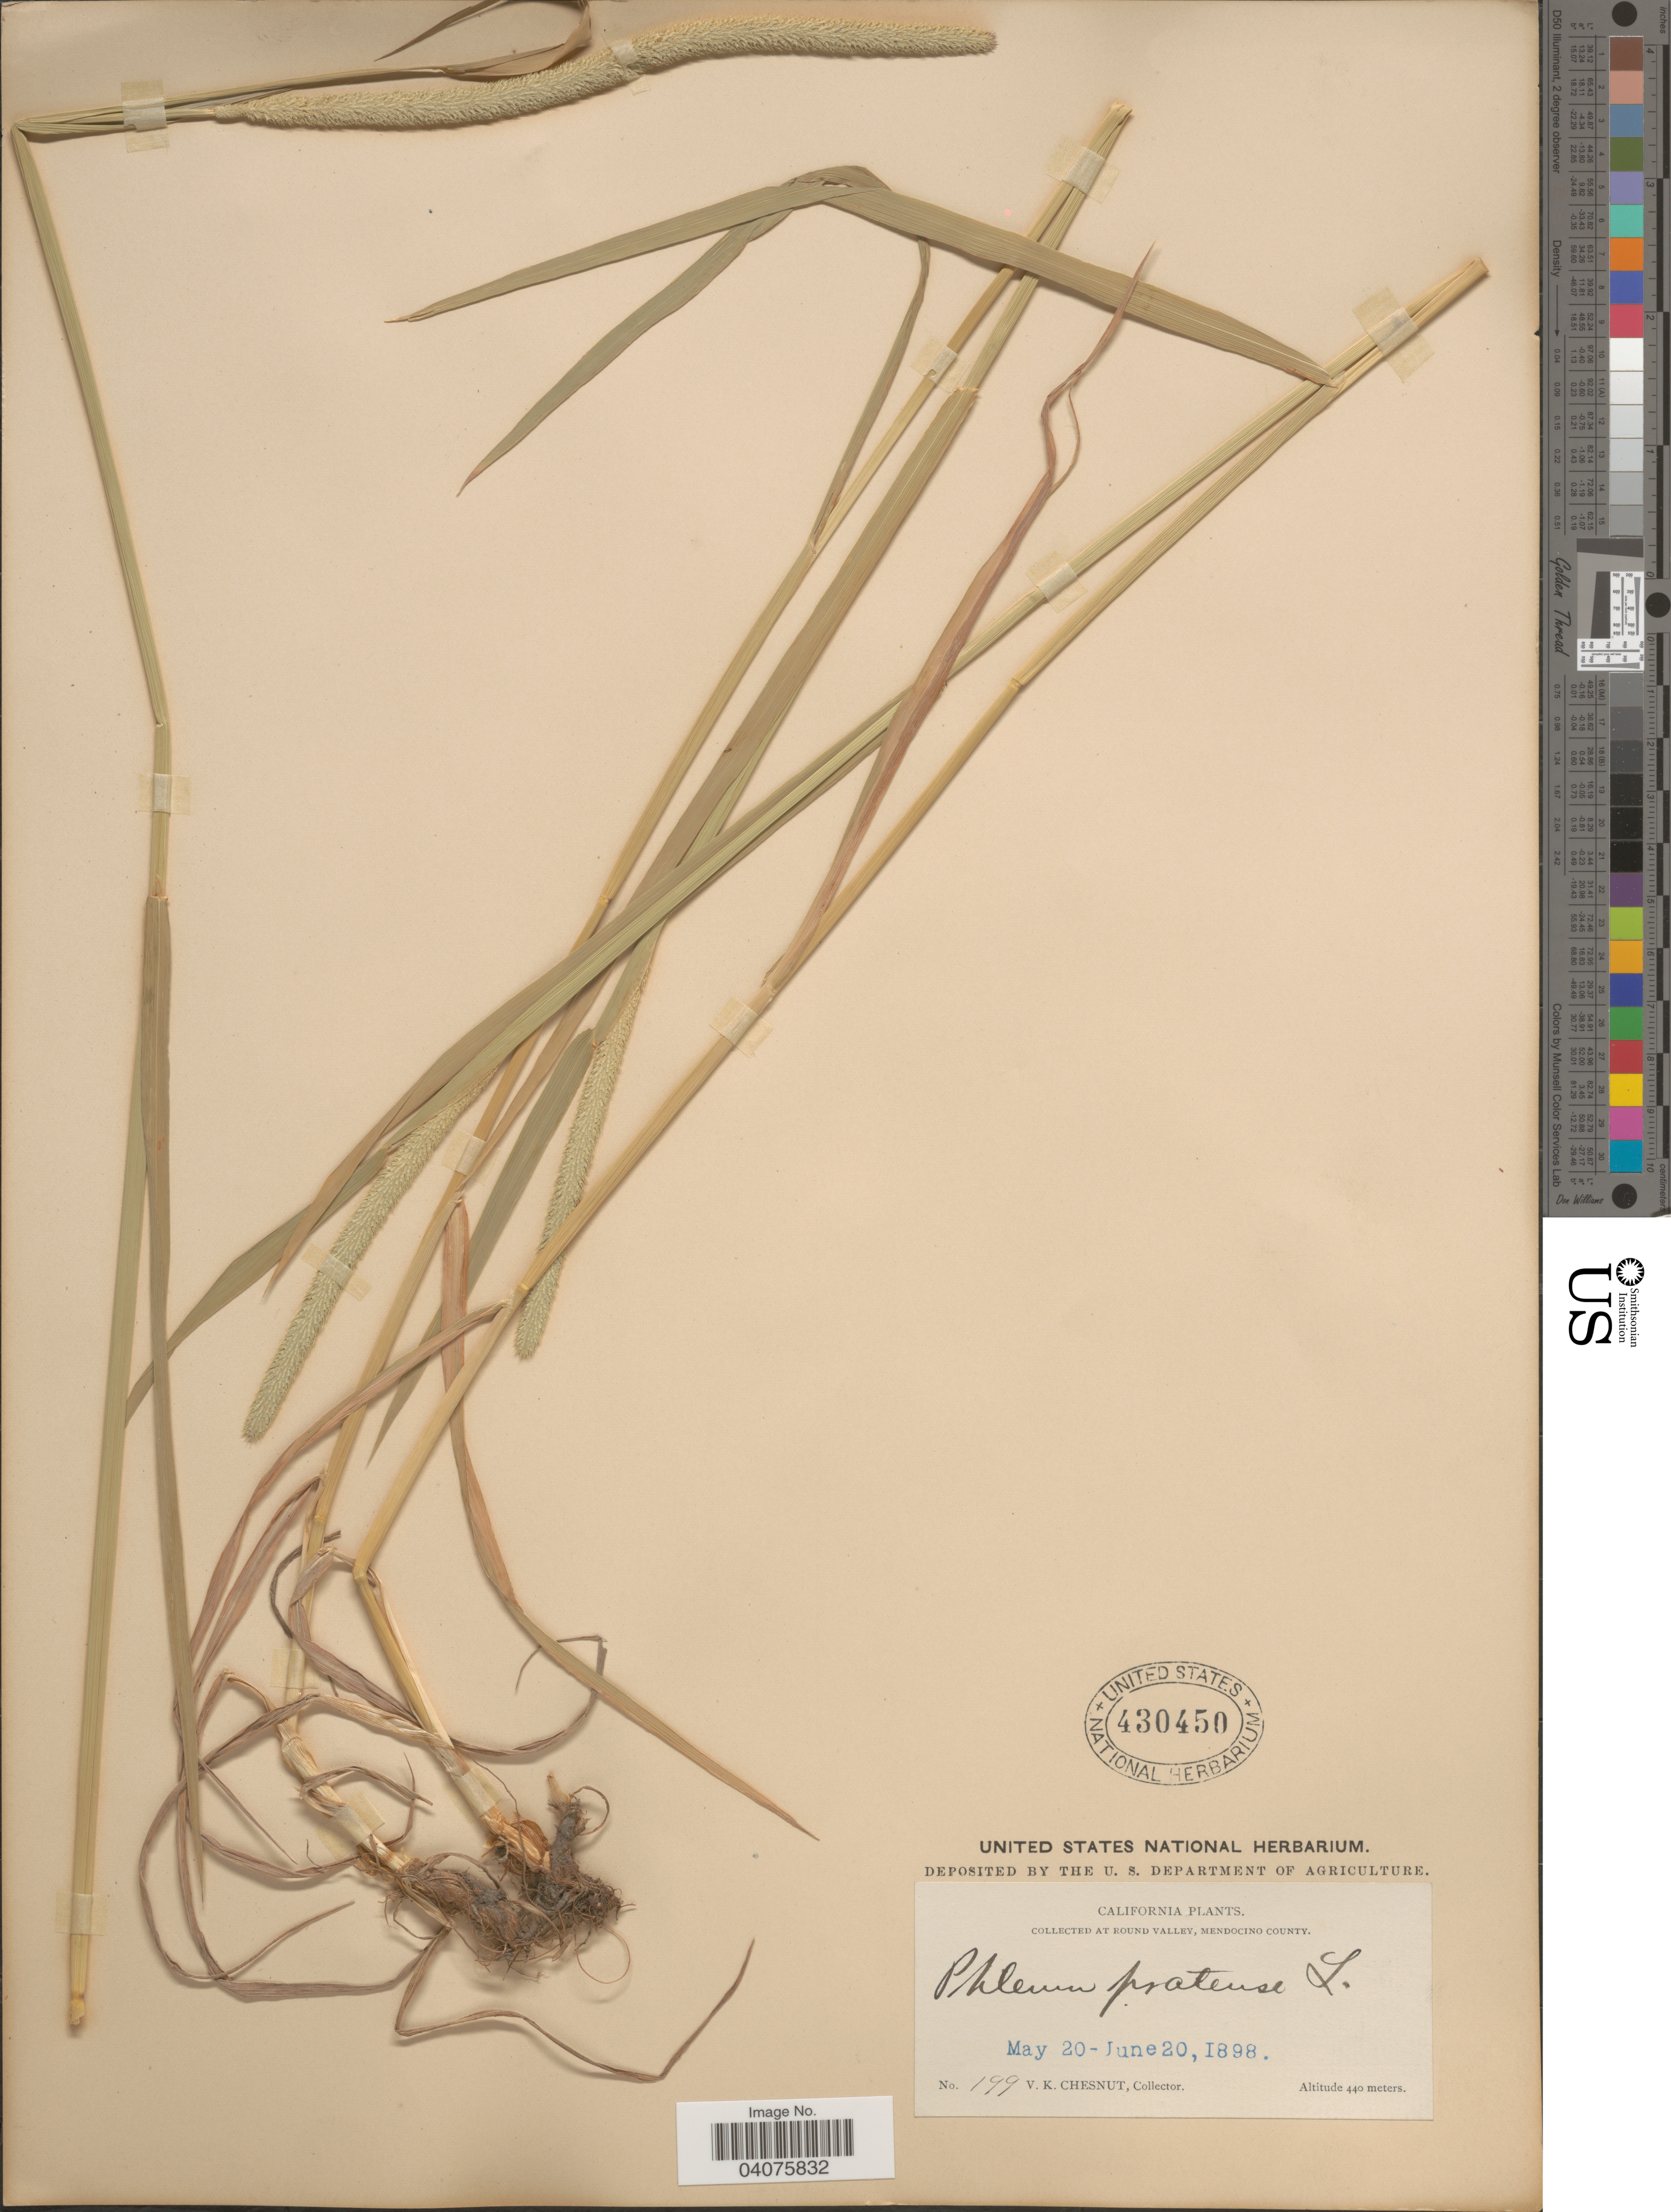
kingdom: Plantae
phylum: Tracheophyta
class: Liliopsida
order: Poales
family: Poaceae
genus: Phleum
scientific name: Phleum pratense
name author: L.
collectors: V. Chesnut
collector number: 199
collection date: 1898-05-20/1898-06-20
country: United States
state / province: California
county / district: Mendocino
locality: At Round Valley, Mendocino County.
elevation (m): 440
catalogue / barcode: US 430450